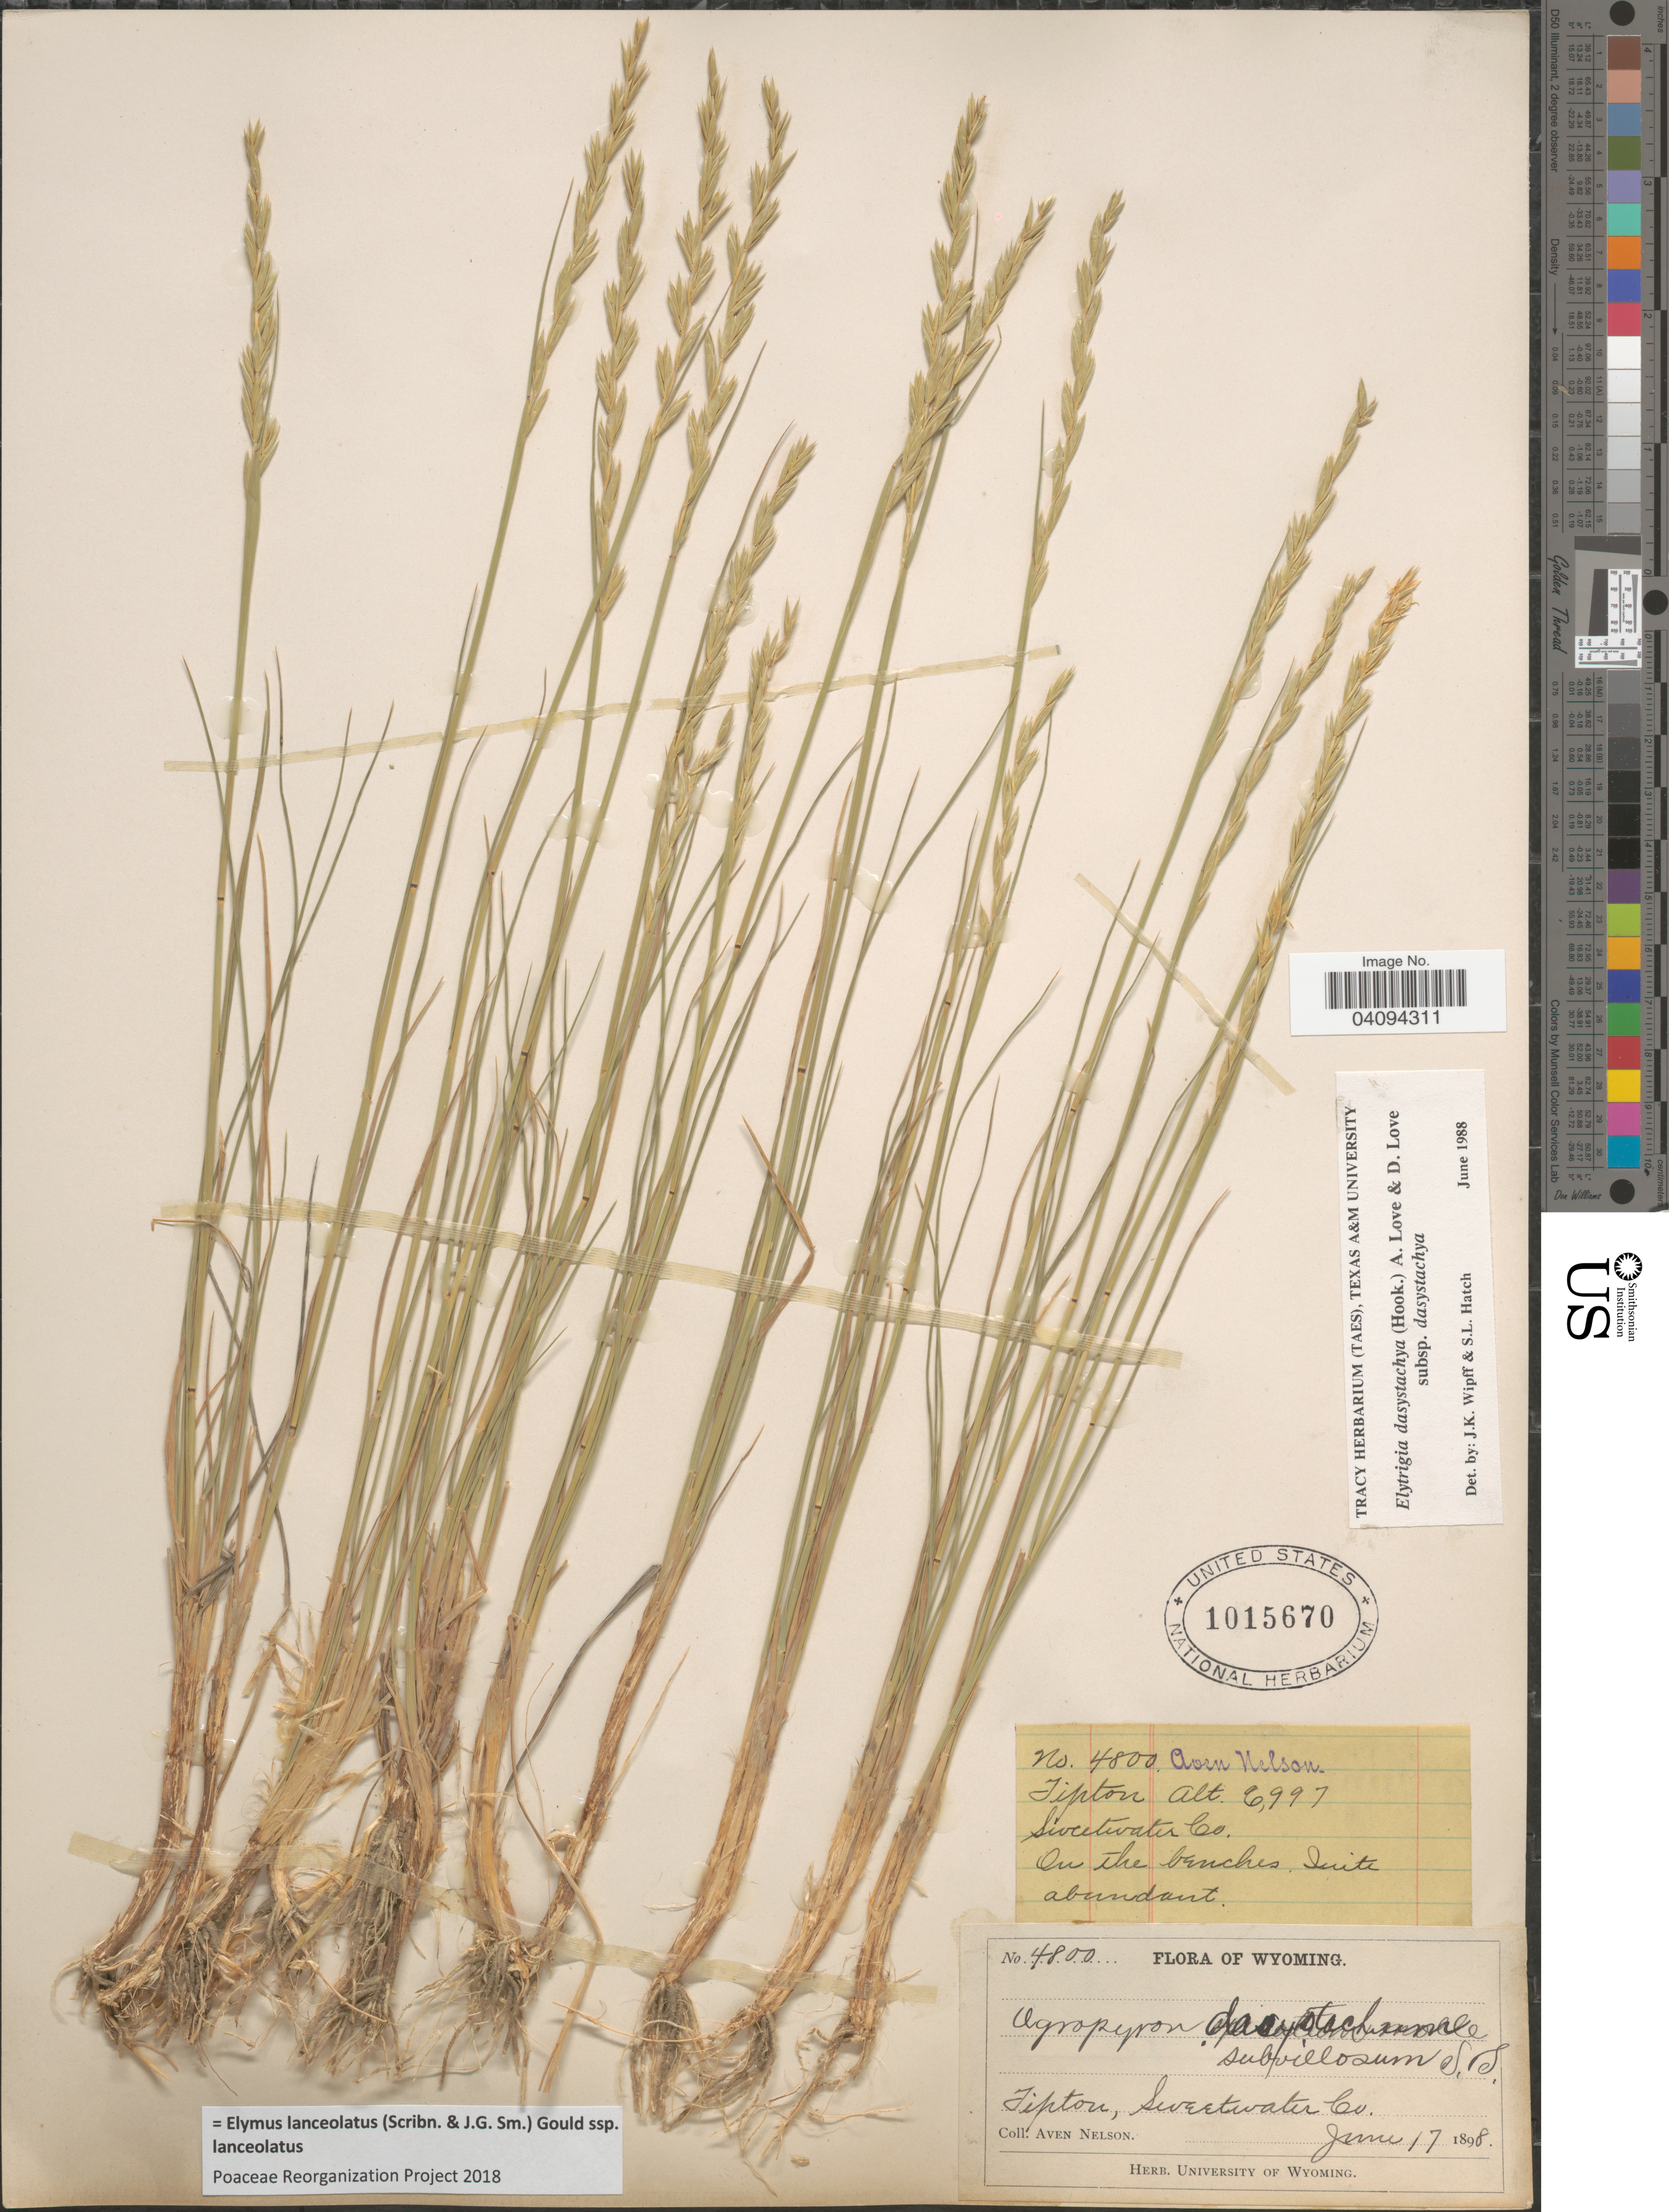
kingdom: Plantae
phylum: Tracheophyta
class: Liliopsida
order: Poales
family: Poaceae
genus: Elymus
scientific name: Elymus lanceolatus subsp. lanceolatus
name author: (Scribn. & J.G. Sm.) Gould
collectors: A. Nelson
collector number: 4800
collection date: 1898-06-17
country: United States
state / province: Wyoming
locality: Tipton, Sweetwater Co.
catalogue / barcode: US 1015670